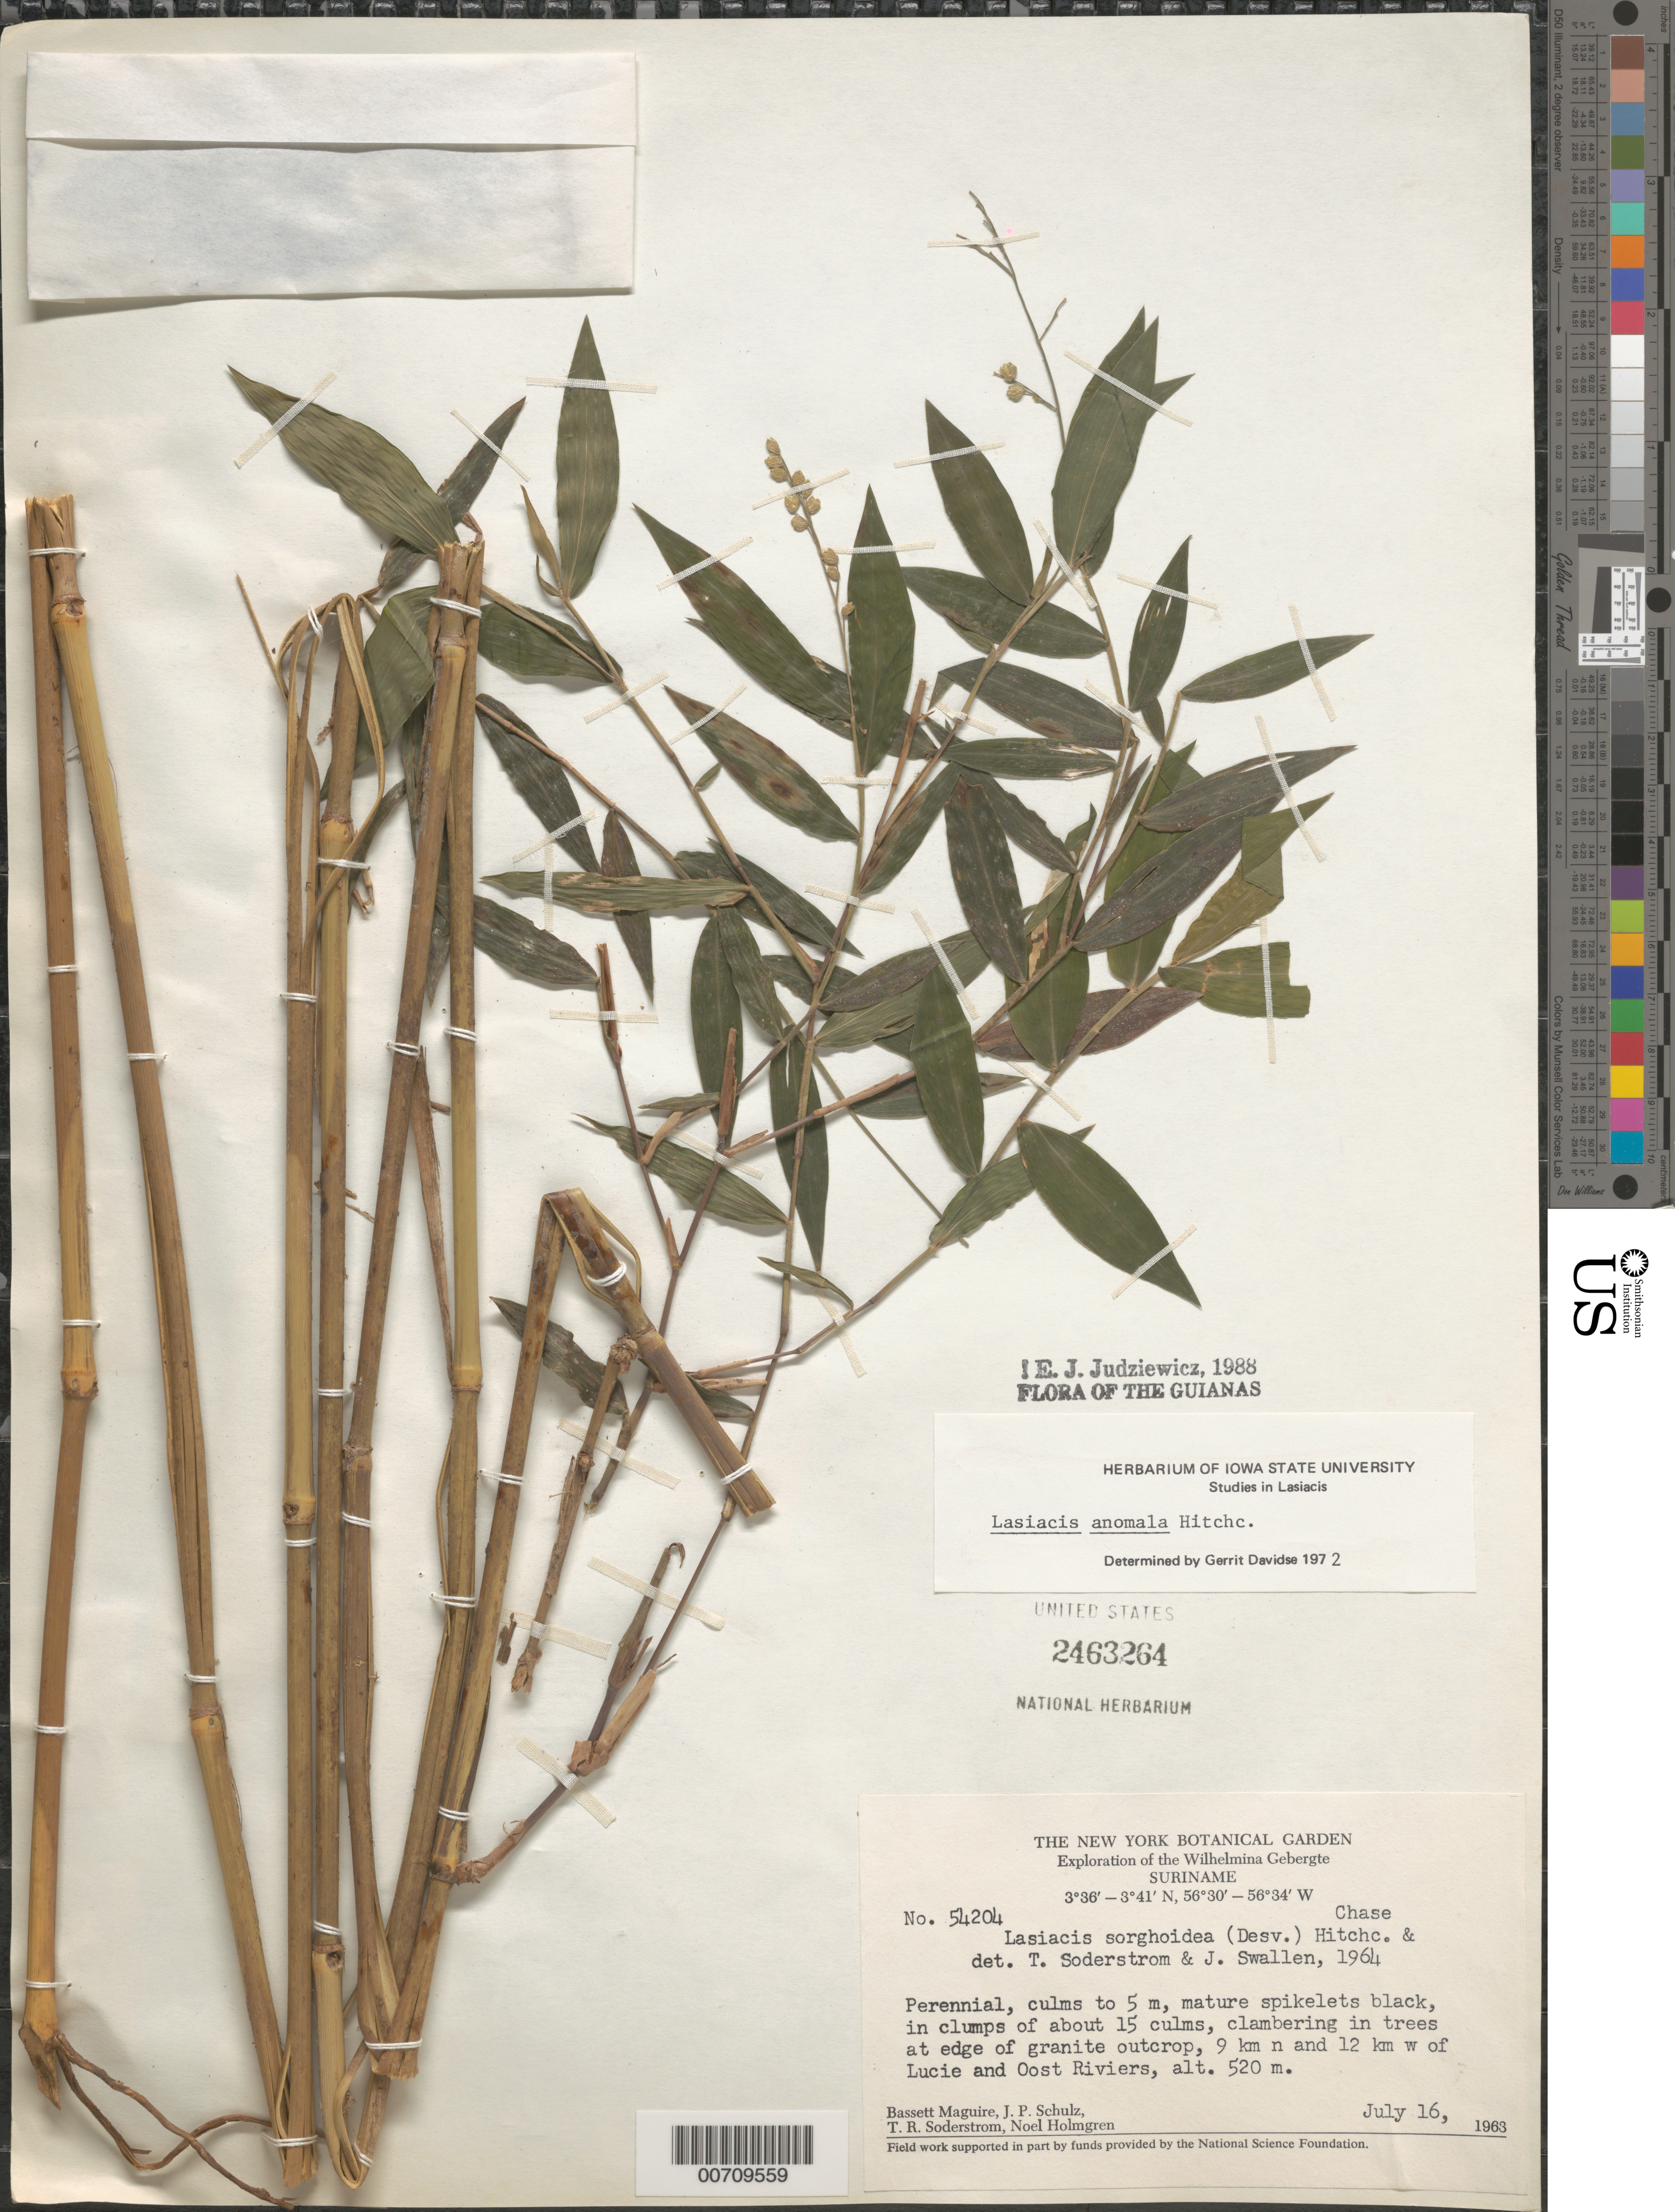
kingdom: Plantae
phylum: Tracheophyta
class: Liliopsida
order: Poales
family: Poaceae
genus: Lasiacis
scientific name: Lasiacis anomala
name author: Hitchc.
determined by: Davidse, Gerrit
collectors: B. Maguire, J. P. Schulz, T. R. Soderstrom & N. H. Holmgren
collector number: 54204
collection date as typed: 16-Jul-63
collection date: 1963-07-16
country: Suriname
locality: Lucie R., 9 km N of and 12 km W of Oost R., Wilhelmina Gebergte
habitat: Clambering in trees at edge of granitic outcrop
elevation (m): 520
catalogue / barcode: US 2463264